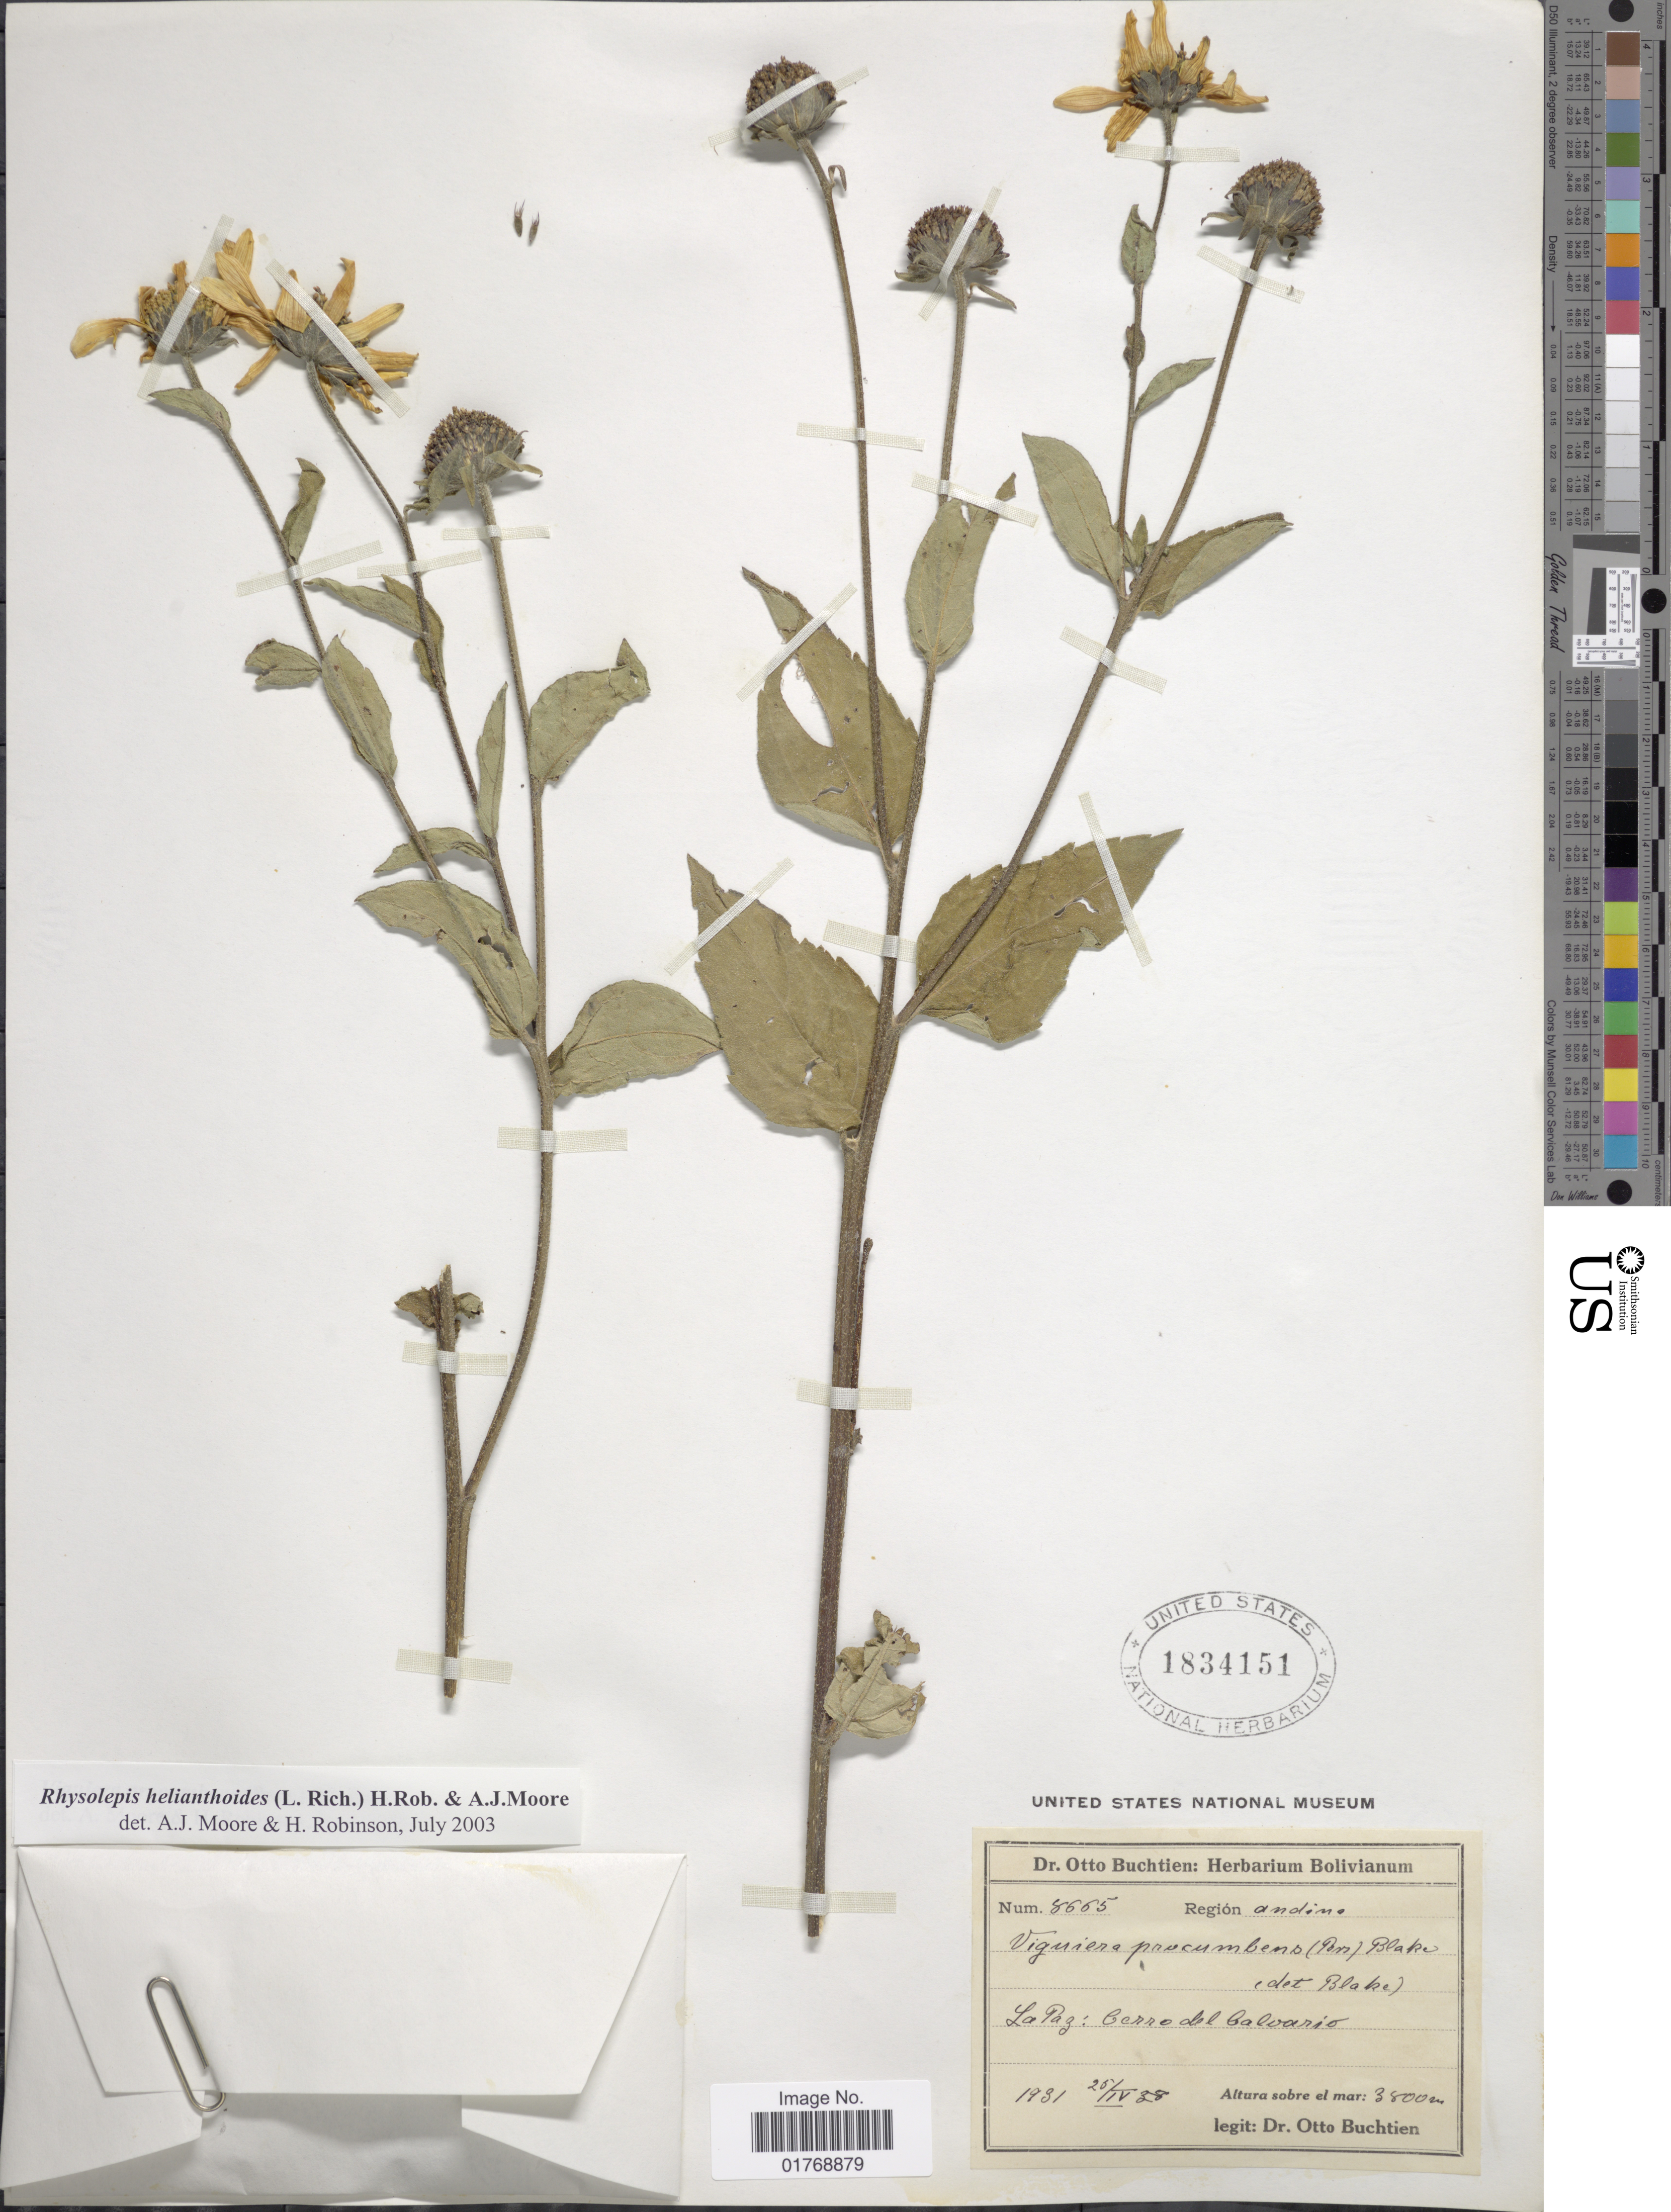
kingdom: Plantae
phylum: Tracheophyta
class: Magnoliopsida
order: Asterales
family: Asteraceae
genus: Viguiera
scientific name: Viguiera procumbens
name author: (Pers.) S.F. Blake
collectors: O. Buchtien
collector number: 8665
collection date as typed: Transcribed d/m/y: 25/4/38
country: Bolivia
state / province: La Paz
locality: Región andina. La Paz: Cerro del Caloario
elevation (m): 3800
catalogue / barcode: US 1834151